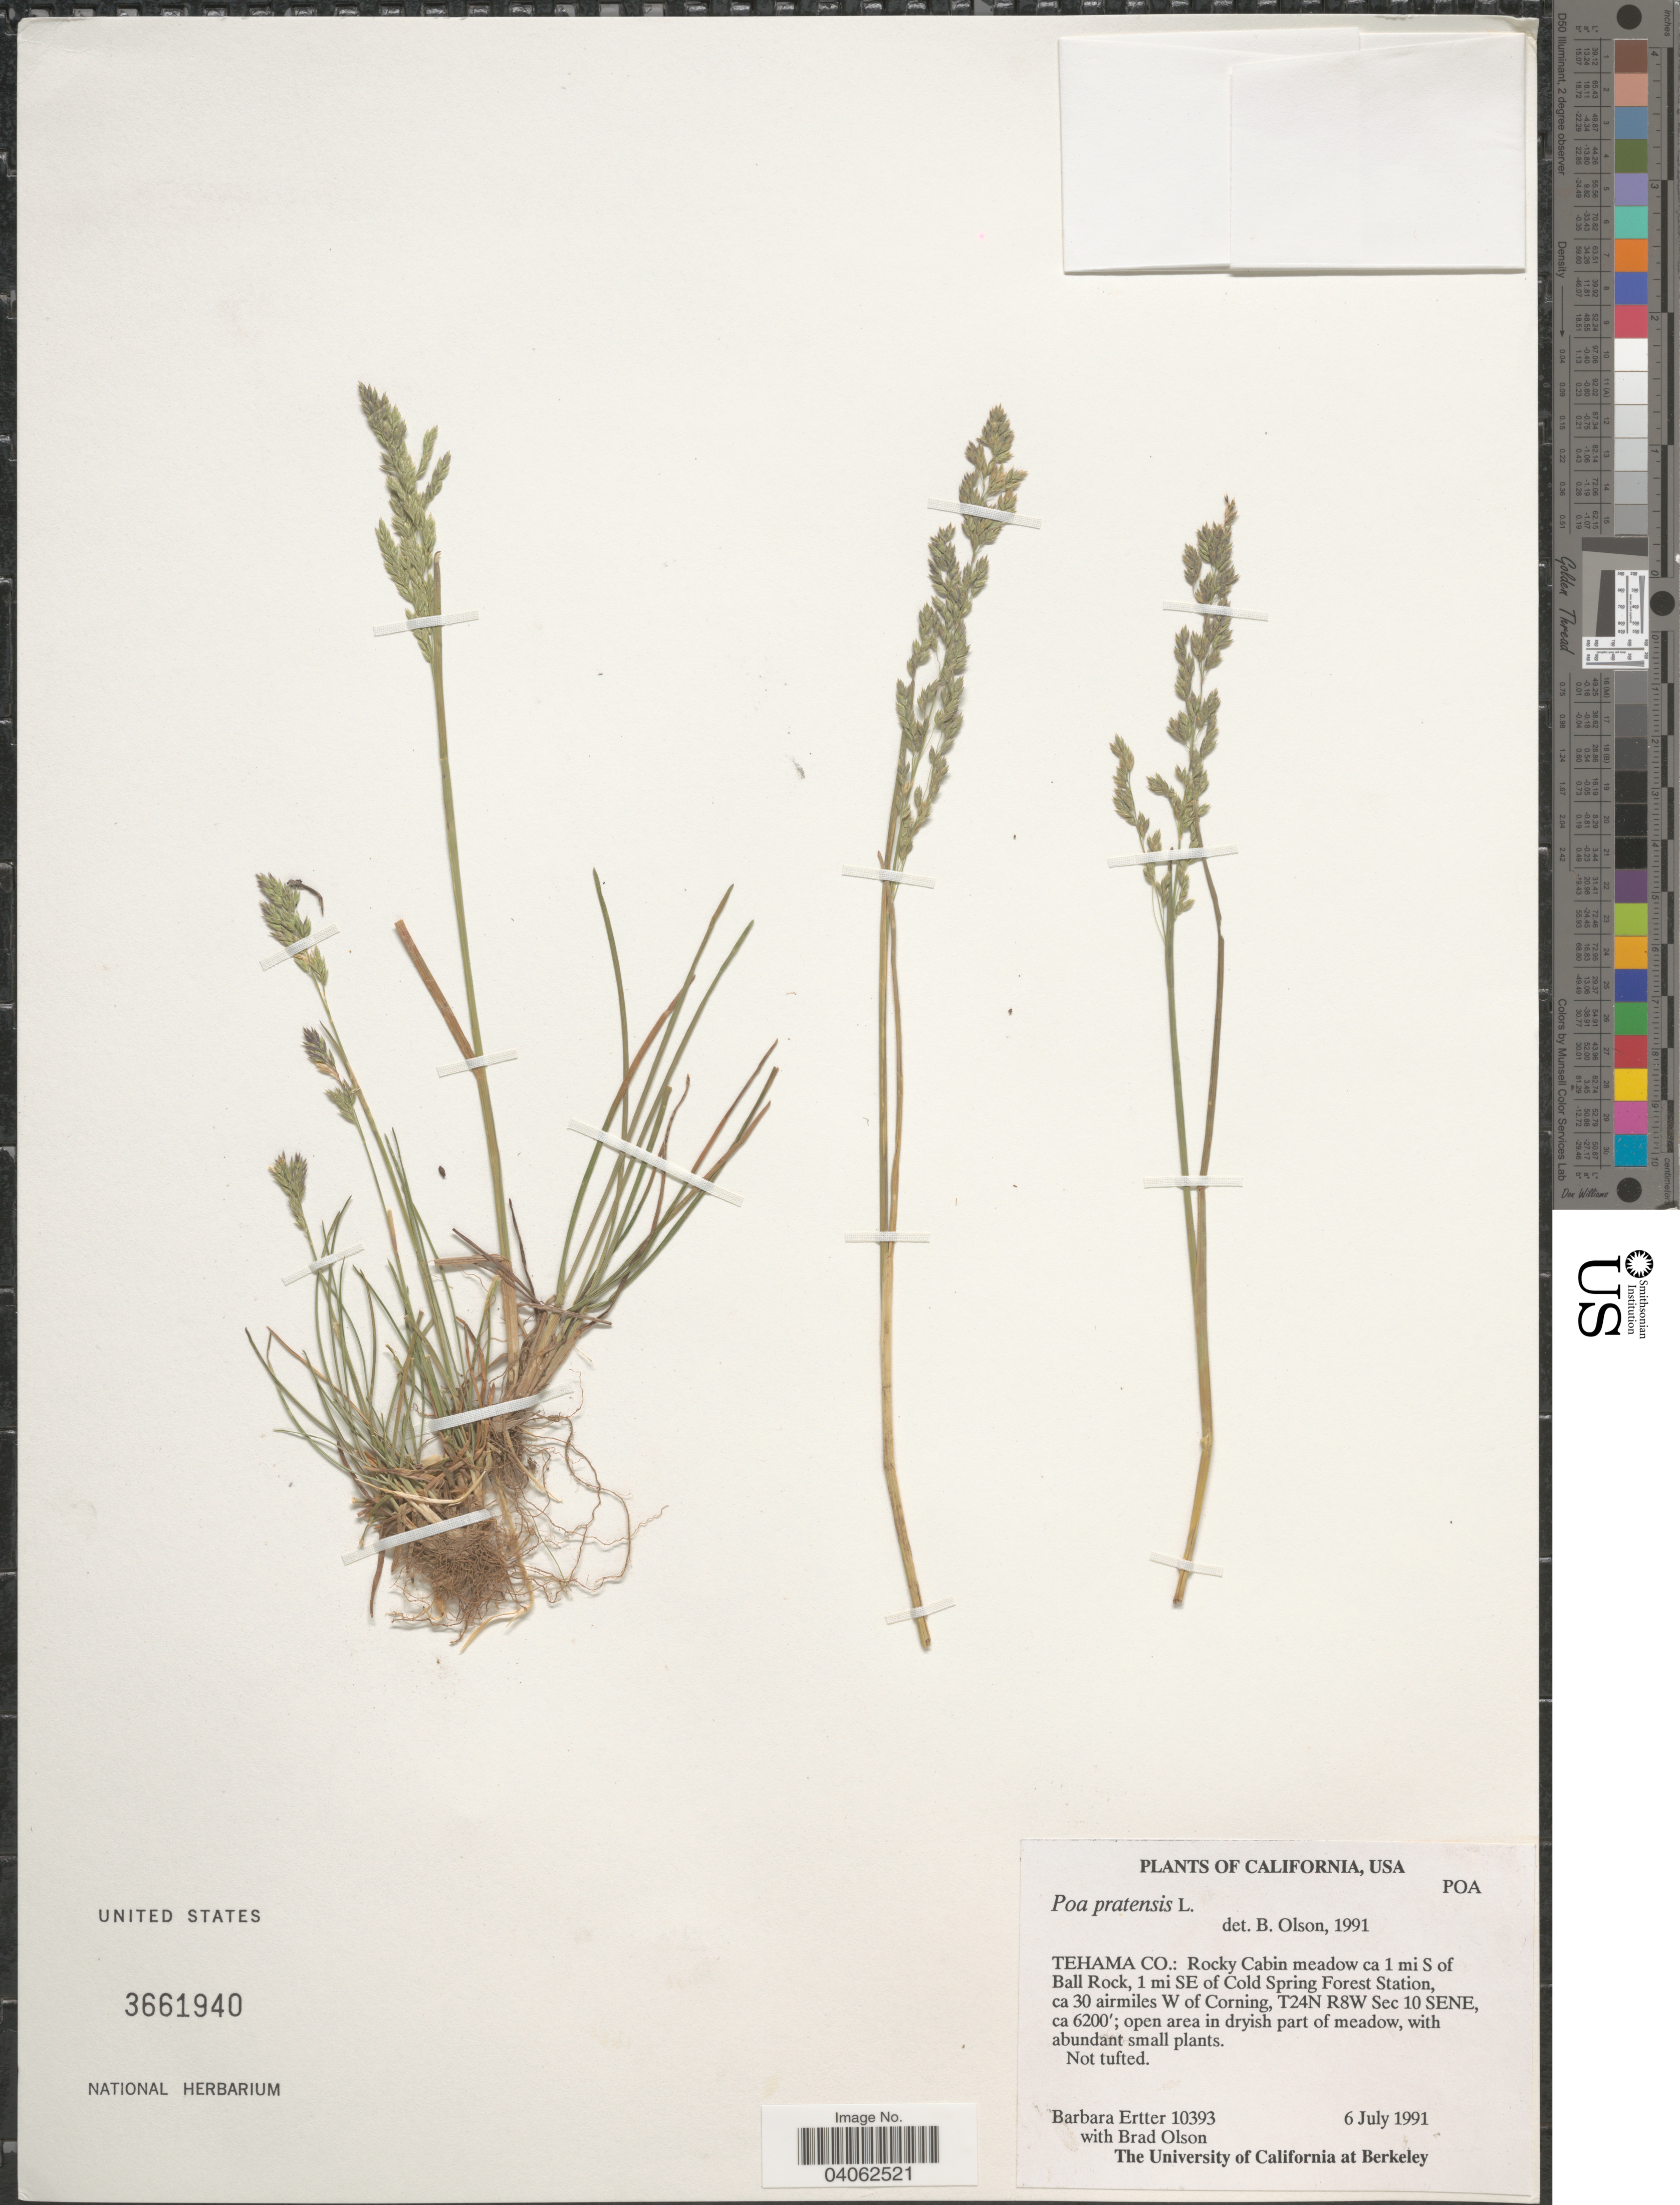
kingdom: Plantae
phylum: Tracheophyta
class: Liliopsida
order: Poales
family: Poaceae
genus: Poa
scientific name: Poa pratensis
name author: L.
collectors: B. Ertter & B. Olson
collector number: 10393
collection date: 1991-07-06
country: United States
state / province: California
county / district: Tehama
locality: Tehama Co.: Rocky Cabin meadow ca 1 mi S of Ball Rock, 1 mi SE of Cold Spring Forest Station, ca 30 airmiles W of Corning, T24N R8W Sec 10 SENE.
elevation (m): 1890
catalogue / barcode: US 3661940